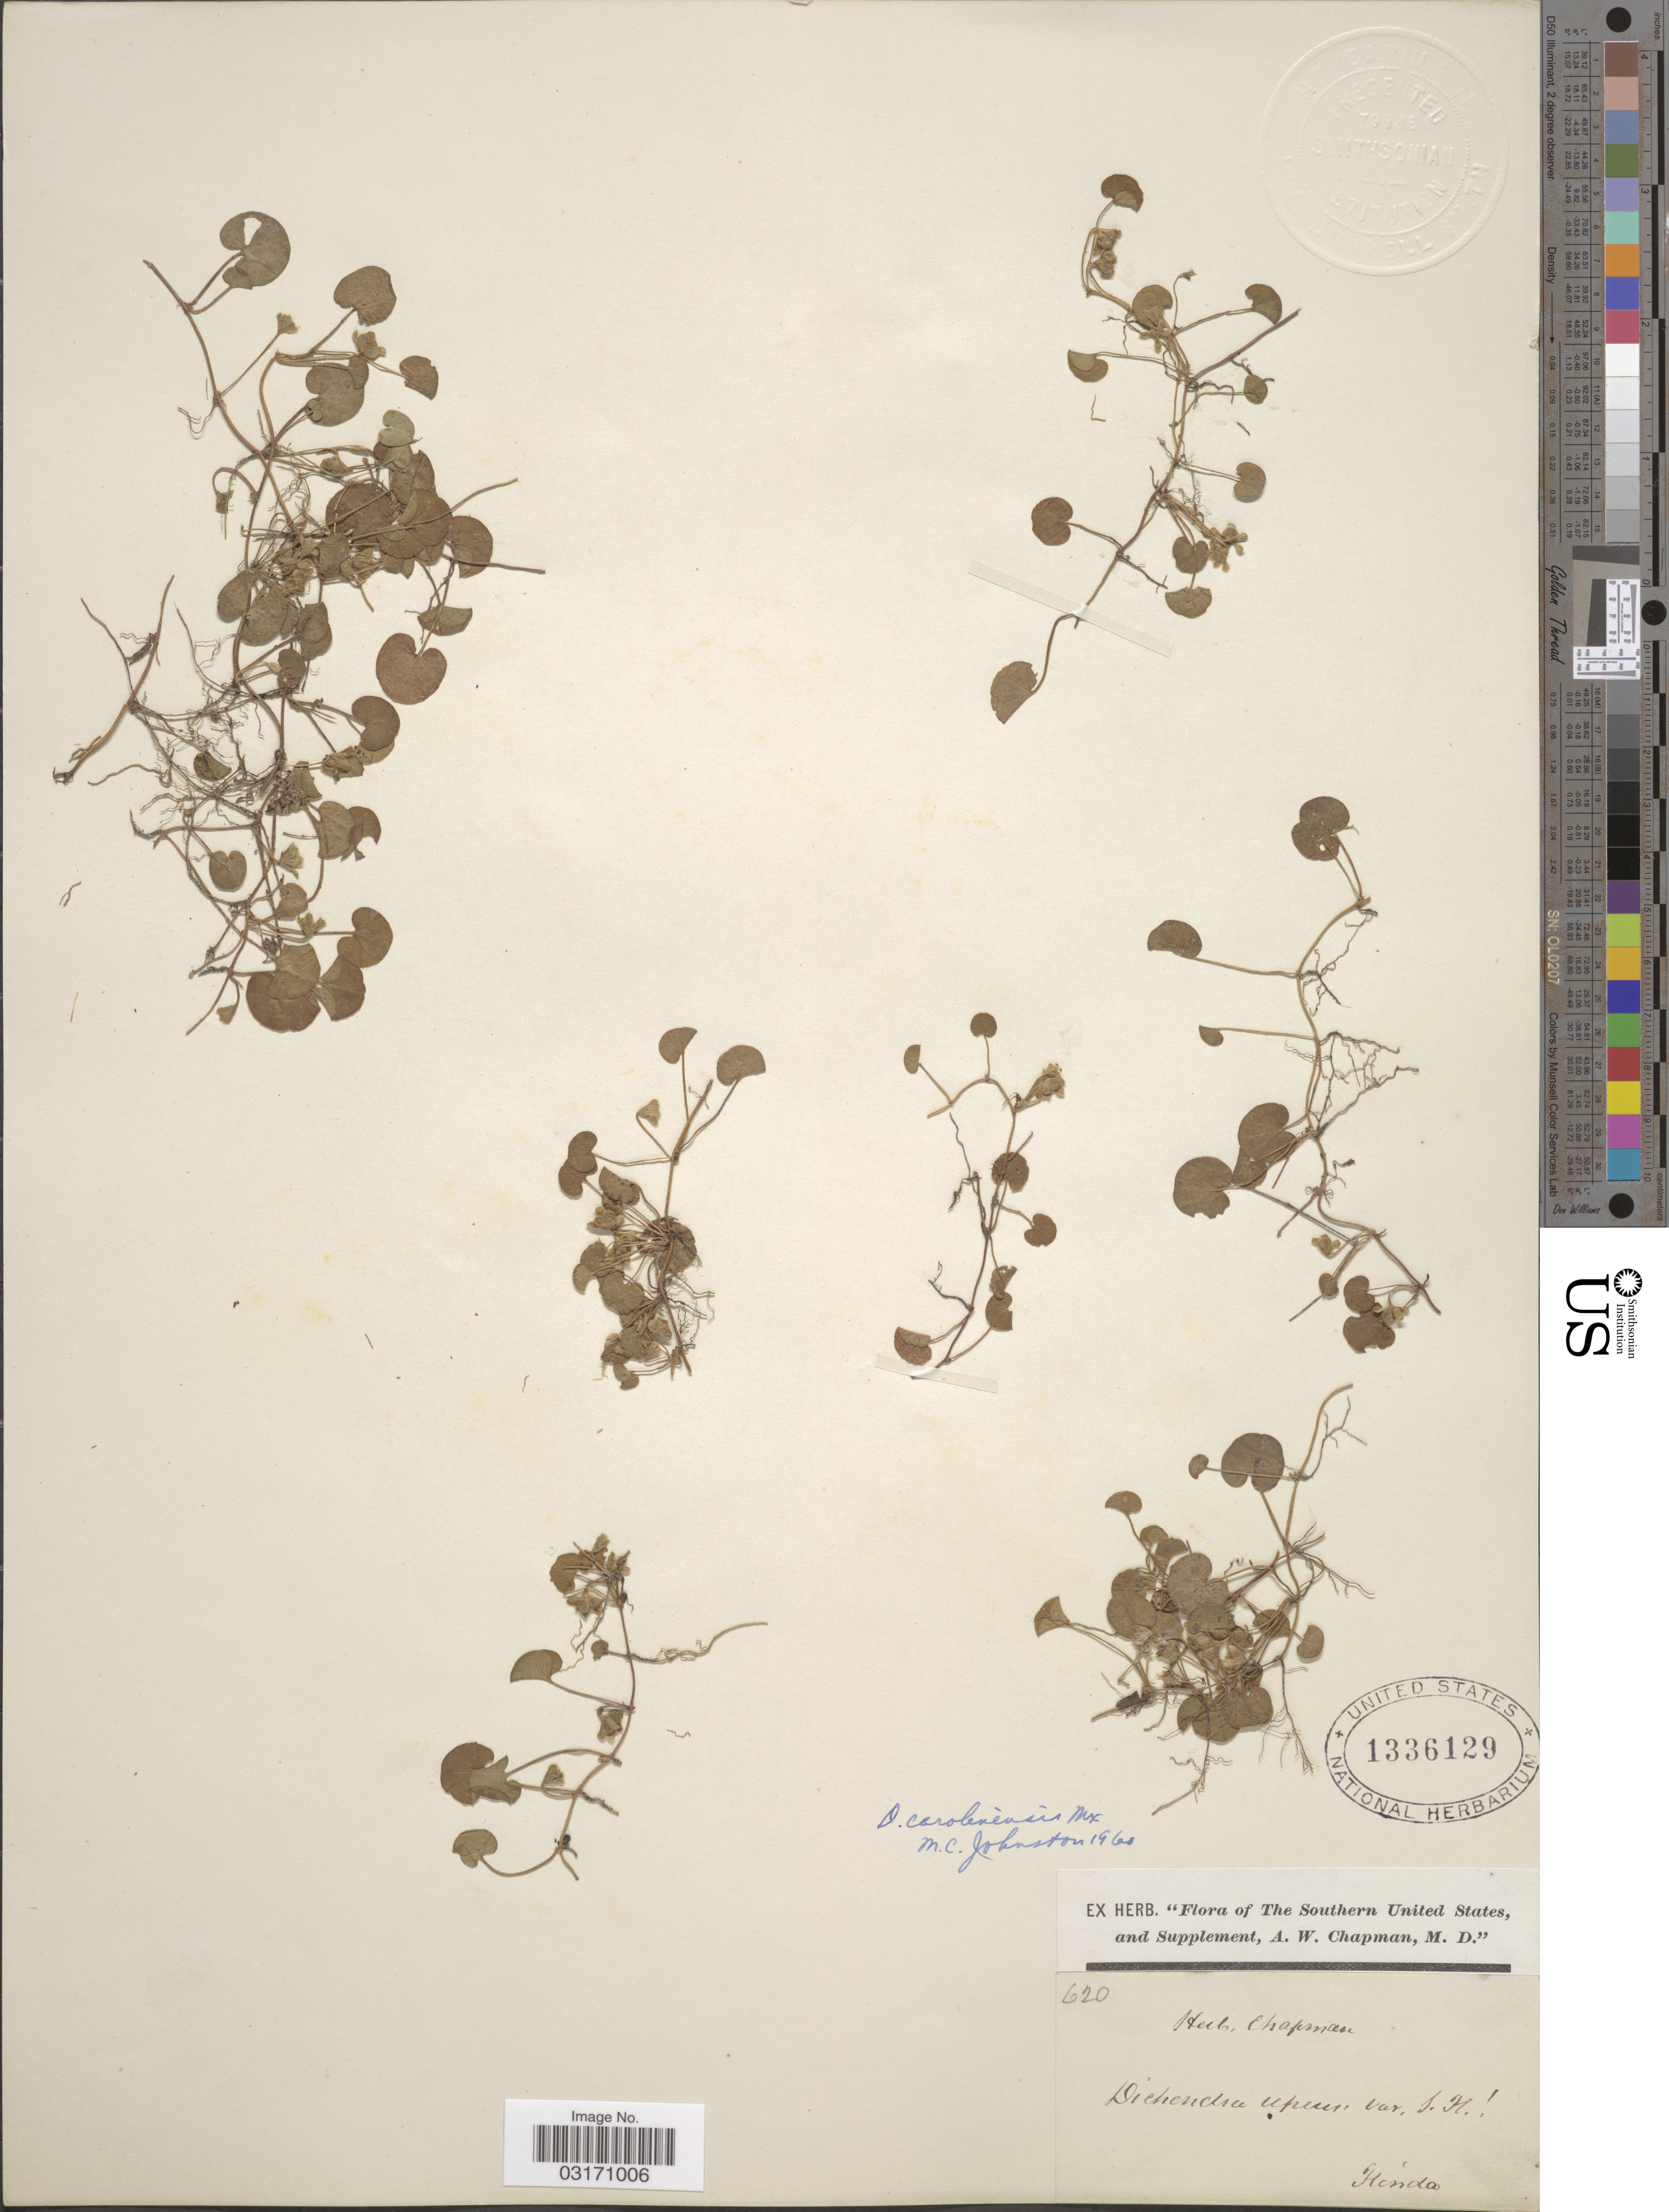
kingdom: Plantae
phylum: Tracheophyta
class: Magnoliopsida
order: Solanales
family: Convolvulaceae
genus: Dichondra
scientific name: Dichondra carolinensis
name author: Michx.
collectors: ex herb. A.W. Chapman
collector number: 620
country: United States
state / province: Florida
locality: Southern United States.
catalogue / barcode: US 1336129